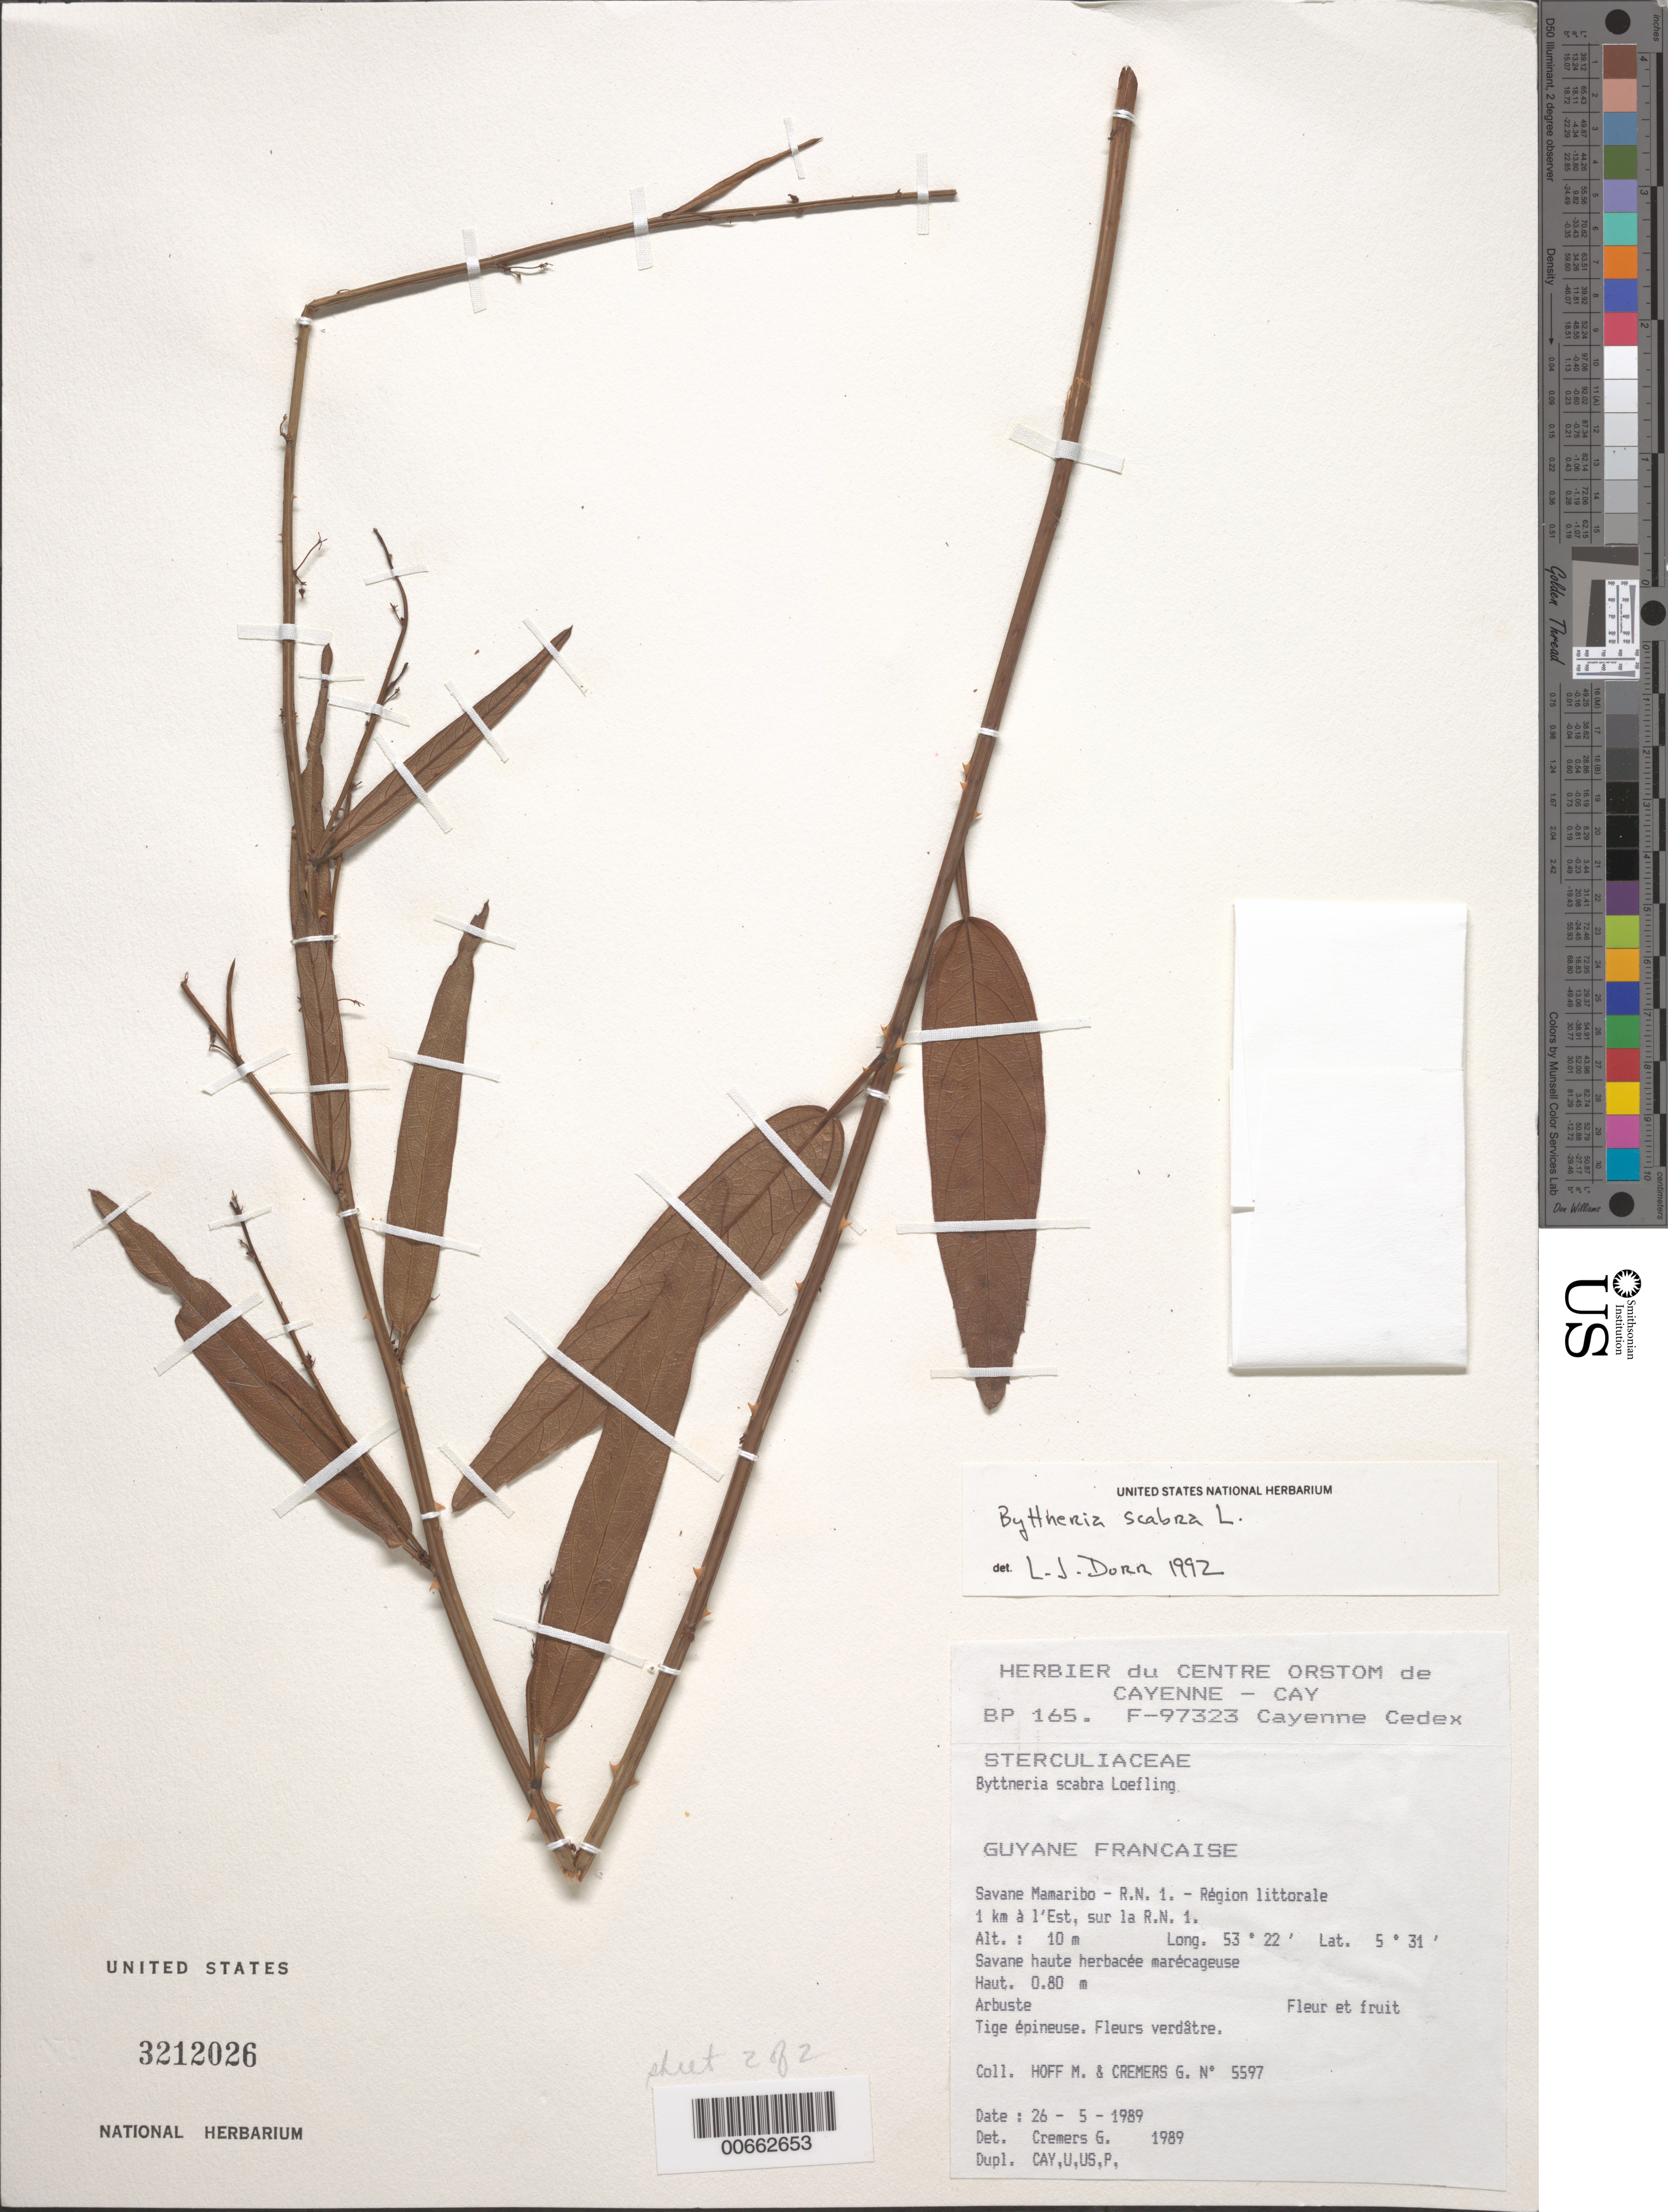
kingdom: Plantae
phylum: Tracheophyta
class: Magnoliopsida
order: Malvales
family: Malvaceae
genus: Byttneria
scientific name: Byttneria scabra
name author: L.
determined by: Dorr, L. J., (BOT), Smithsonian Institution - National Museum of Natural History (UNITED STATES)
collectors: M. Hoff & G. Cremers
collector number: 5597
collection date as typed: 26 May 1989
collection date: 1989-05-26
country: French Guiana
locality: Savane Mamaribo, R.N. 1, Région littorale 1 km à l'Est, sur la R.N. 1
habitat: Savane haute herbacée marécageuse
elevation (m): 10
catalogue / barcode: US 3212026